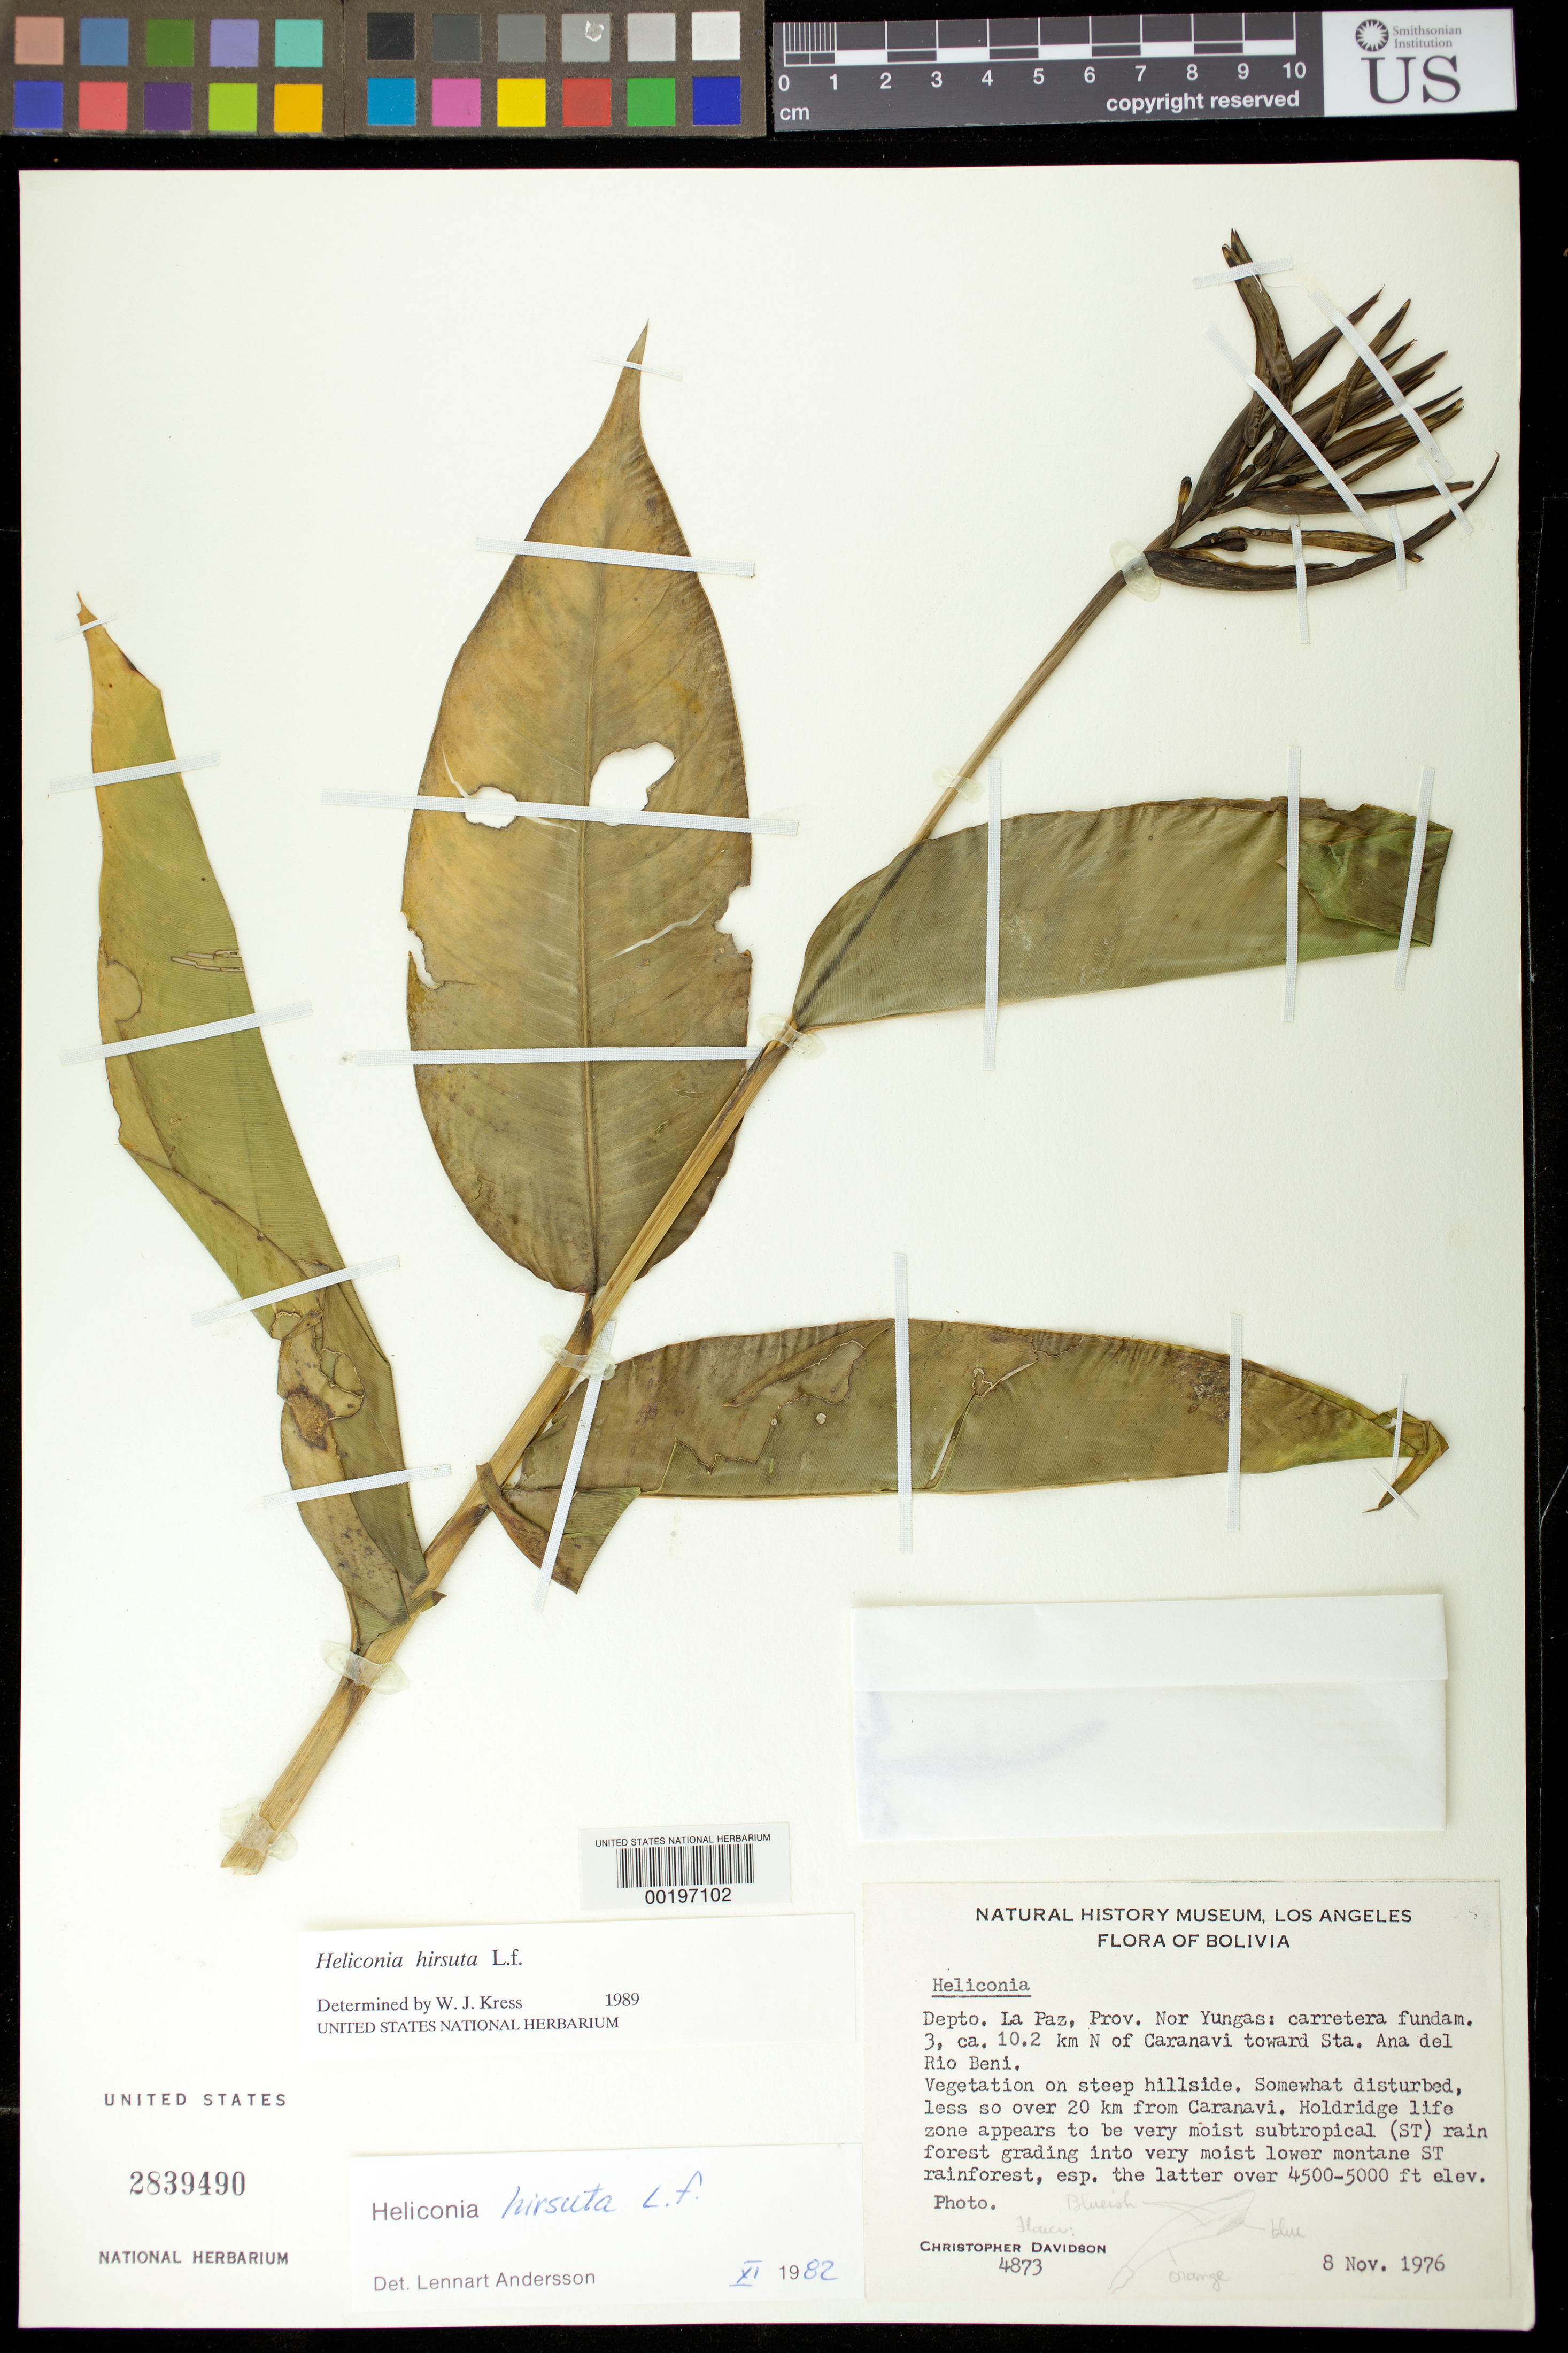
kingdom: Plantae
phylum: Tracheophyta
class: Liliopsida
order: Zingiberales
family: Heliconiaceae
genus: Heliconia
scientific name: Heliconia hirsuta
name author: L. f.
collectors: C. Davidson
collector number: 4873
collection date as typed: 08 Nov 1976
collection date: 1976-11-08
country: Bolivia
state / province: La Paz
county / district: Nor Yungas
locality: Highway Fundam. 3, ca 10.2 km N of Caranavi toward Sta. Ana del Rio Beni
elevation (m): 1372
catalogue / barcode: US 2839490